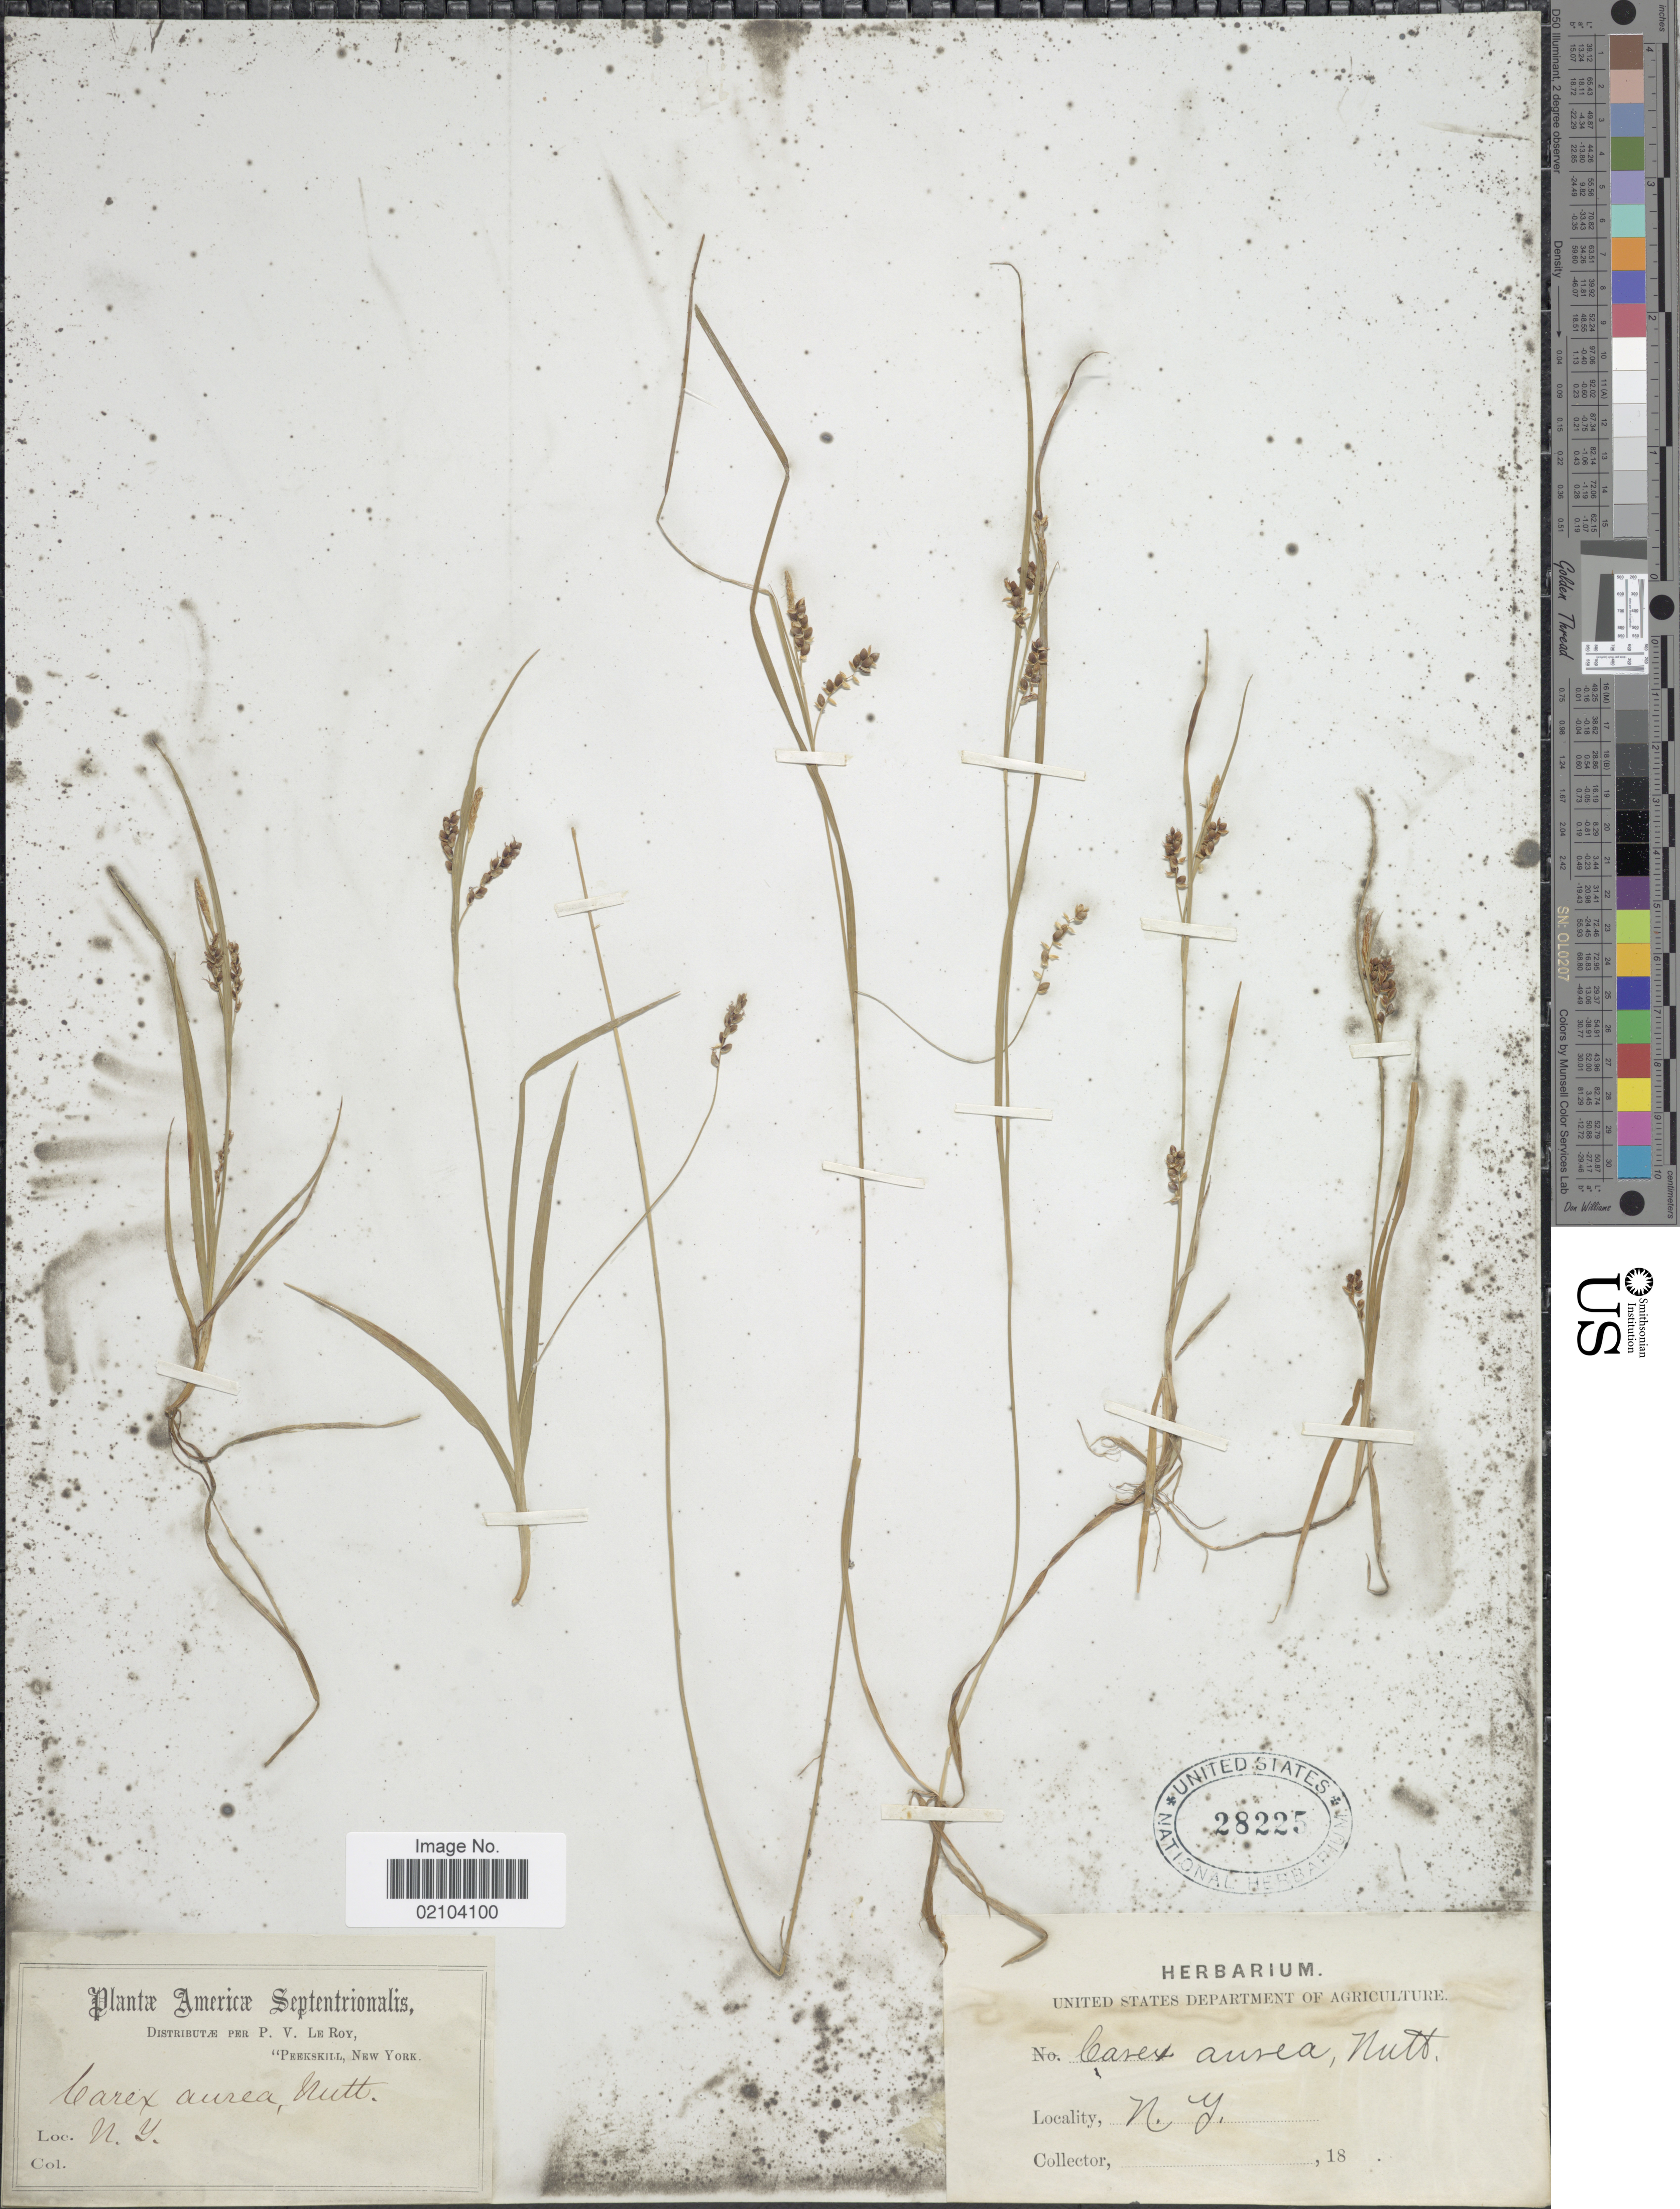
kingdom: Plantae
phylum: Tracheophyta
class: Liliopsida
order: Poales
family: Cyperaceae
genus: Carex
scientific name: Carex aurea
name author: Nutt.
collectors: P. Leroy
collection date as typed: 18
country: United States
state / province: New York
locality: Americae Septentrionalis. N.Y.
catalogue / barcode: US 28225